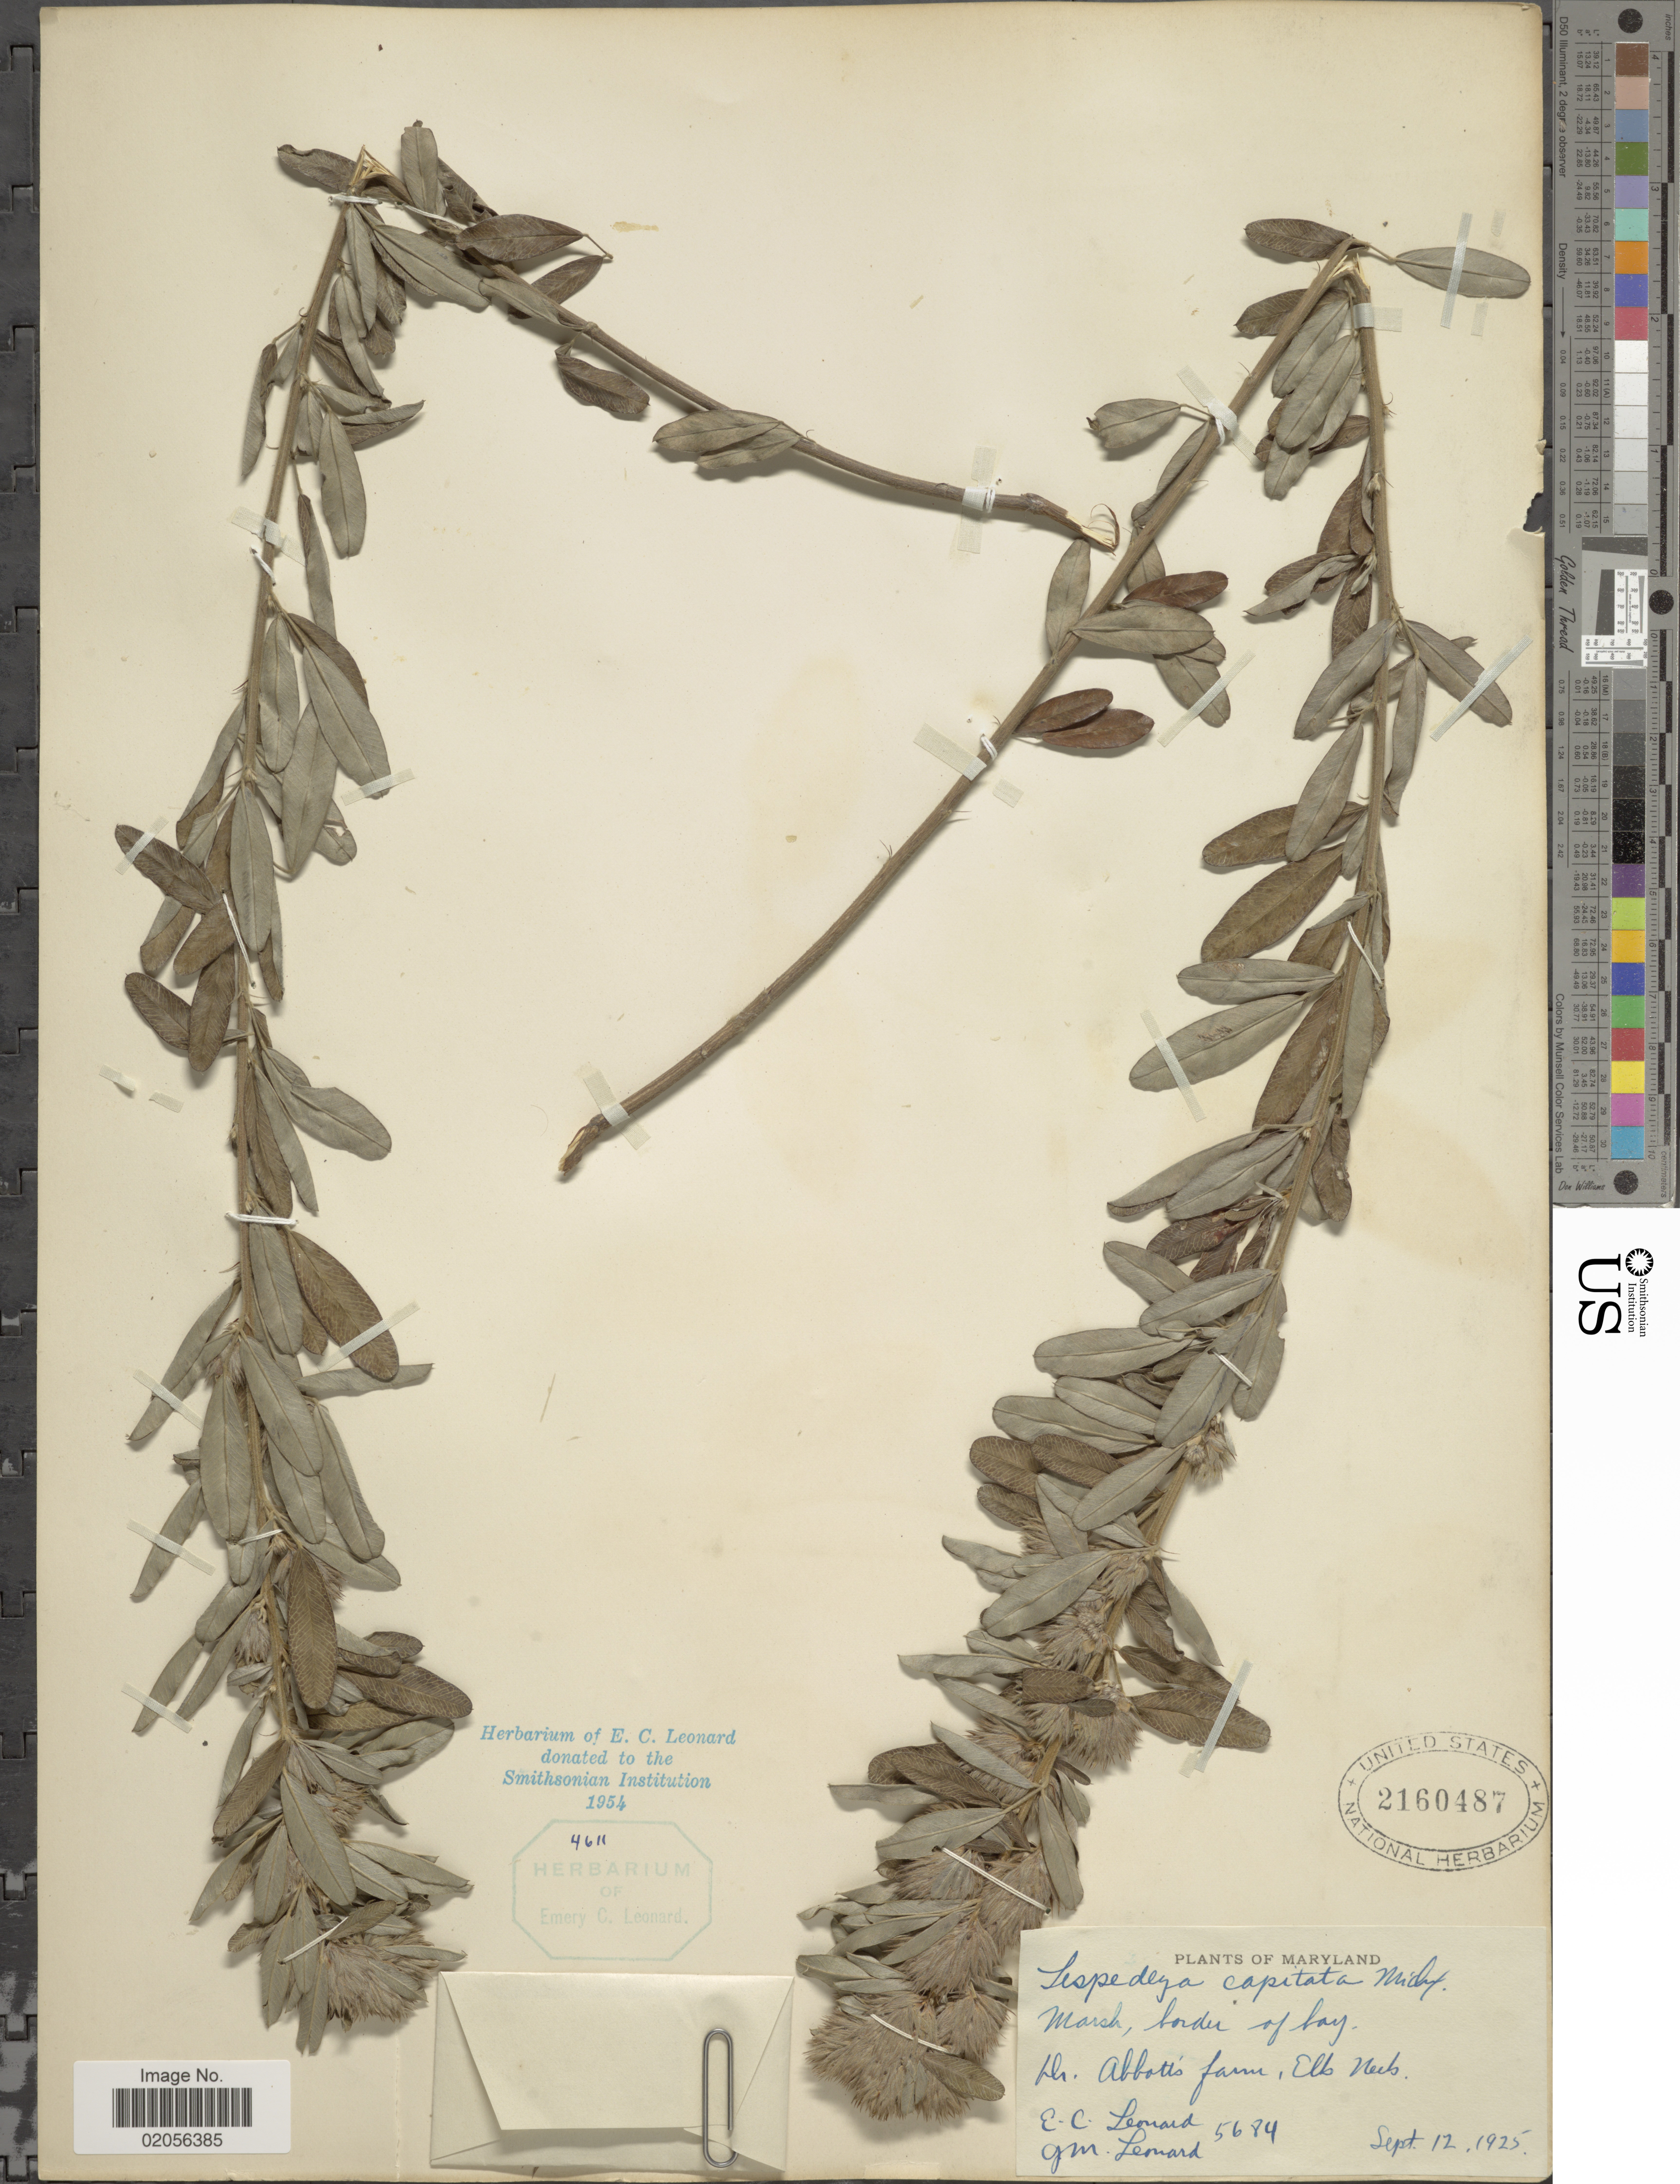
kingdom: Plantae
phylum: Tracheophyta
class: Magnoliopsida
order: Fabales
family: Fabaceae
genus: Lespedeza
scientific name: Lespedeza capitata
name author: Michx.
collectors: E. C. Leonard & G. M. Leonard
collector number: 5684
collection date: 1925-09-12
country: United States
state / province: Maryland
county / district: Cecil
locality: Dr. Abbott's farm, Elk Neck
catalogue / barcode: US 2160487